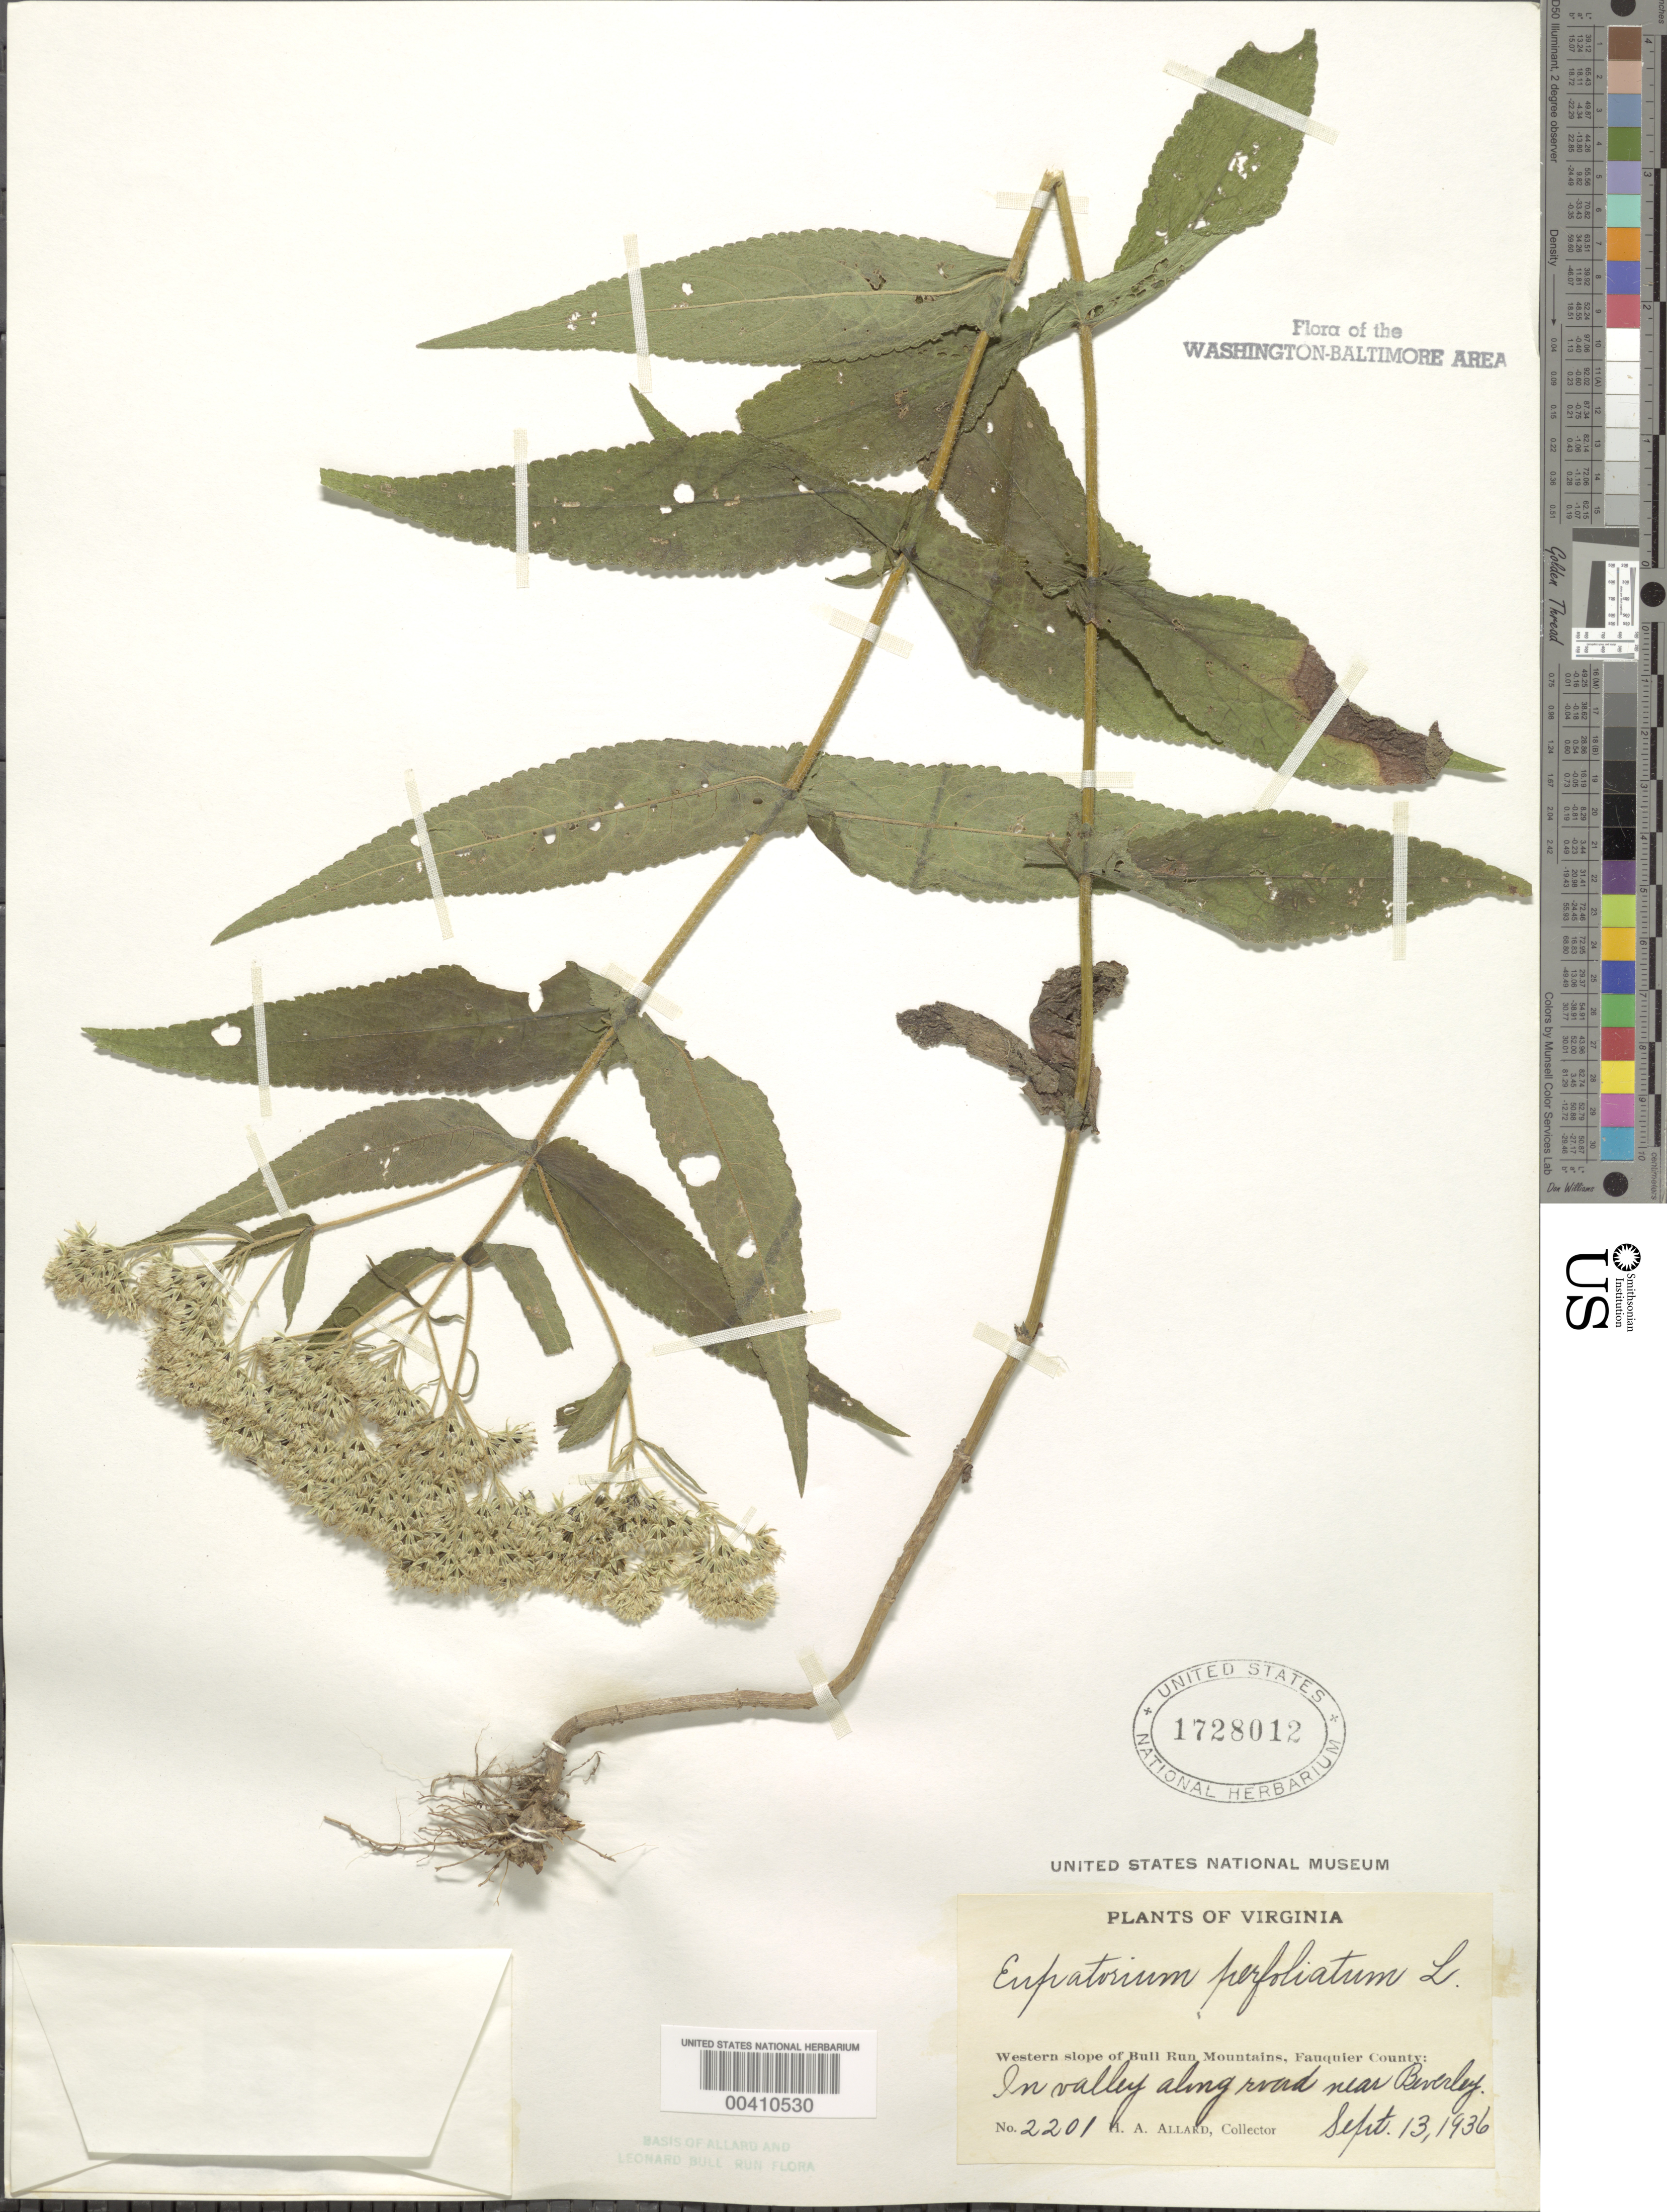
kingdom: Plantae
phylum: Tracheophyta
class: Magnoliopsida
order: Asterales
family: Asteraceae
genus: Eupatorium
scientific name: Eupatorium perfoliatum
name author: L.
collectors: H. A. Allard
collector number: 2201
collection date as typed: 13 Sep 1936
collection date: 1936-09-13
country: United States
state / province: Virginia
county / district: Fauquier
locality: Near Beverley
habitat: Roadside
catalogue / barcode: US 1728012